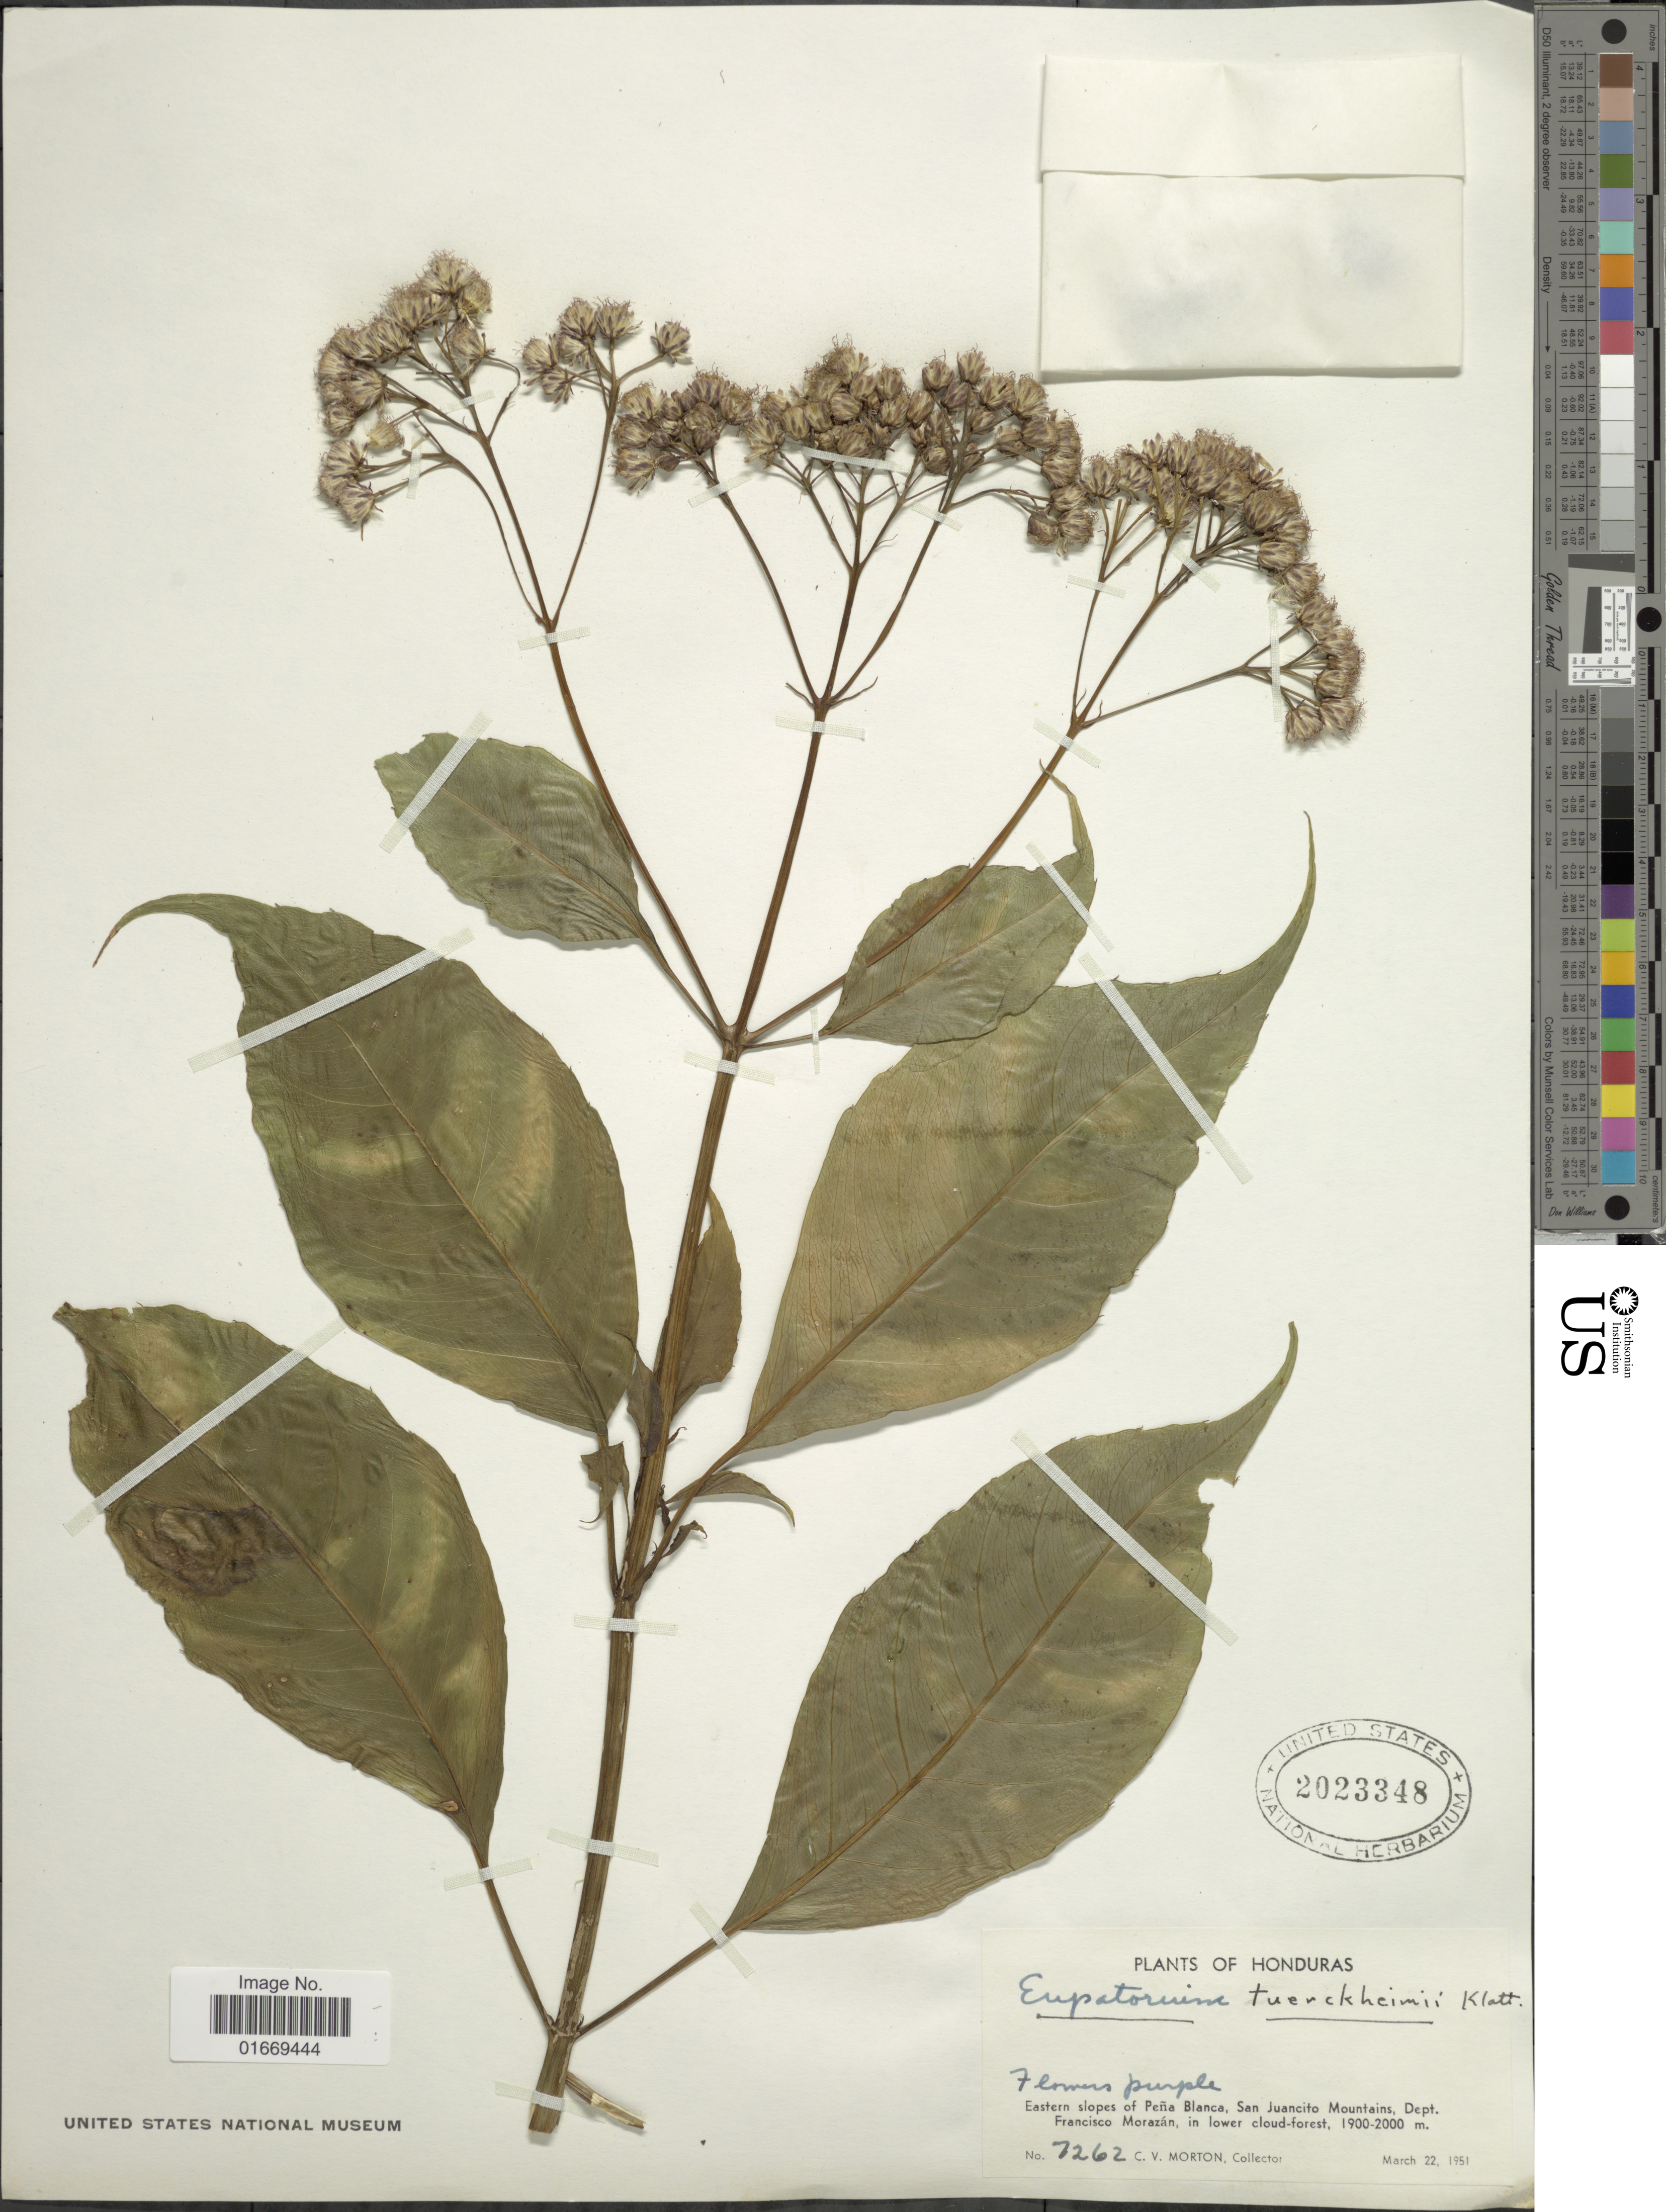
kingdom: Plantae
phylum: Tracheophyta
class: Magnoliopsida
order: Asterales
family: Asteraceae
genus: Bartlettina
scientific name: Bartlettina tuerckheimii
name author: (Klatt) R.M. King & H. Rob.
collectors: C. V. Morton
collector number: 7262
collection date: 1951-03-22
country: Honduras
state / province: Fco. Morazán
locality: Eastern slopes of Peña Blanca, San Juancito Mountains, Dept. Francisco Morazán, in lower cloud-forest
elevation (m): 1900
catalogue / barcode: US 2023348